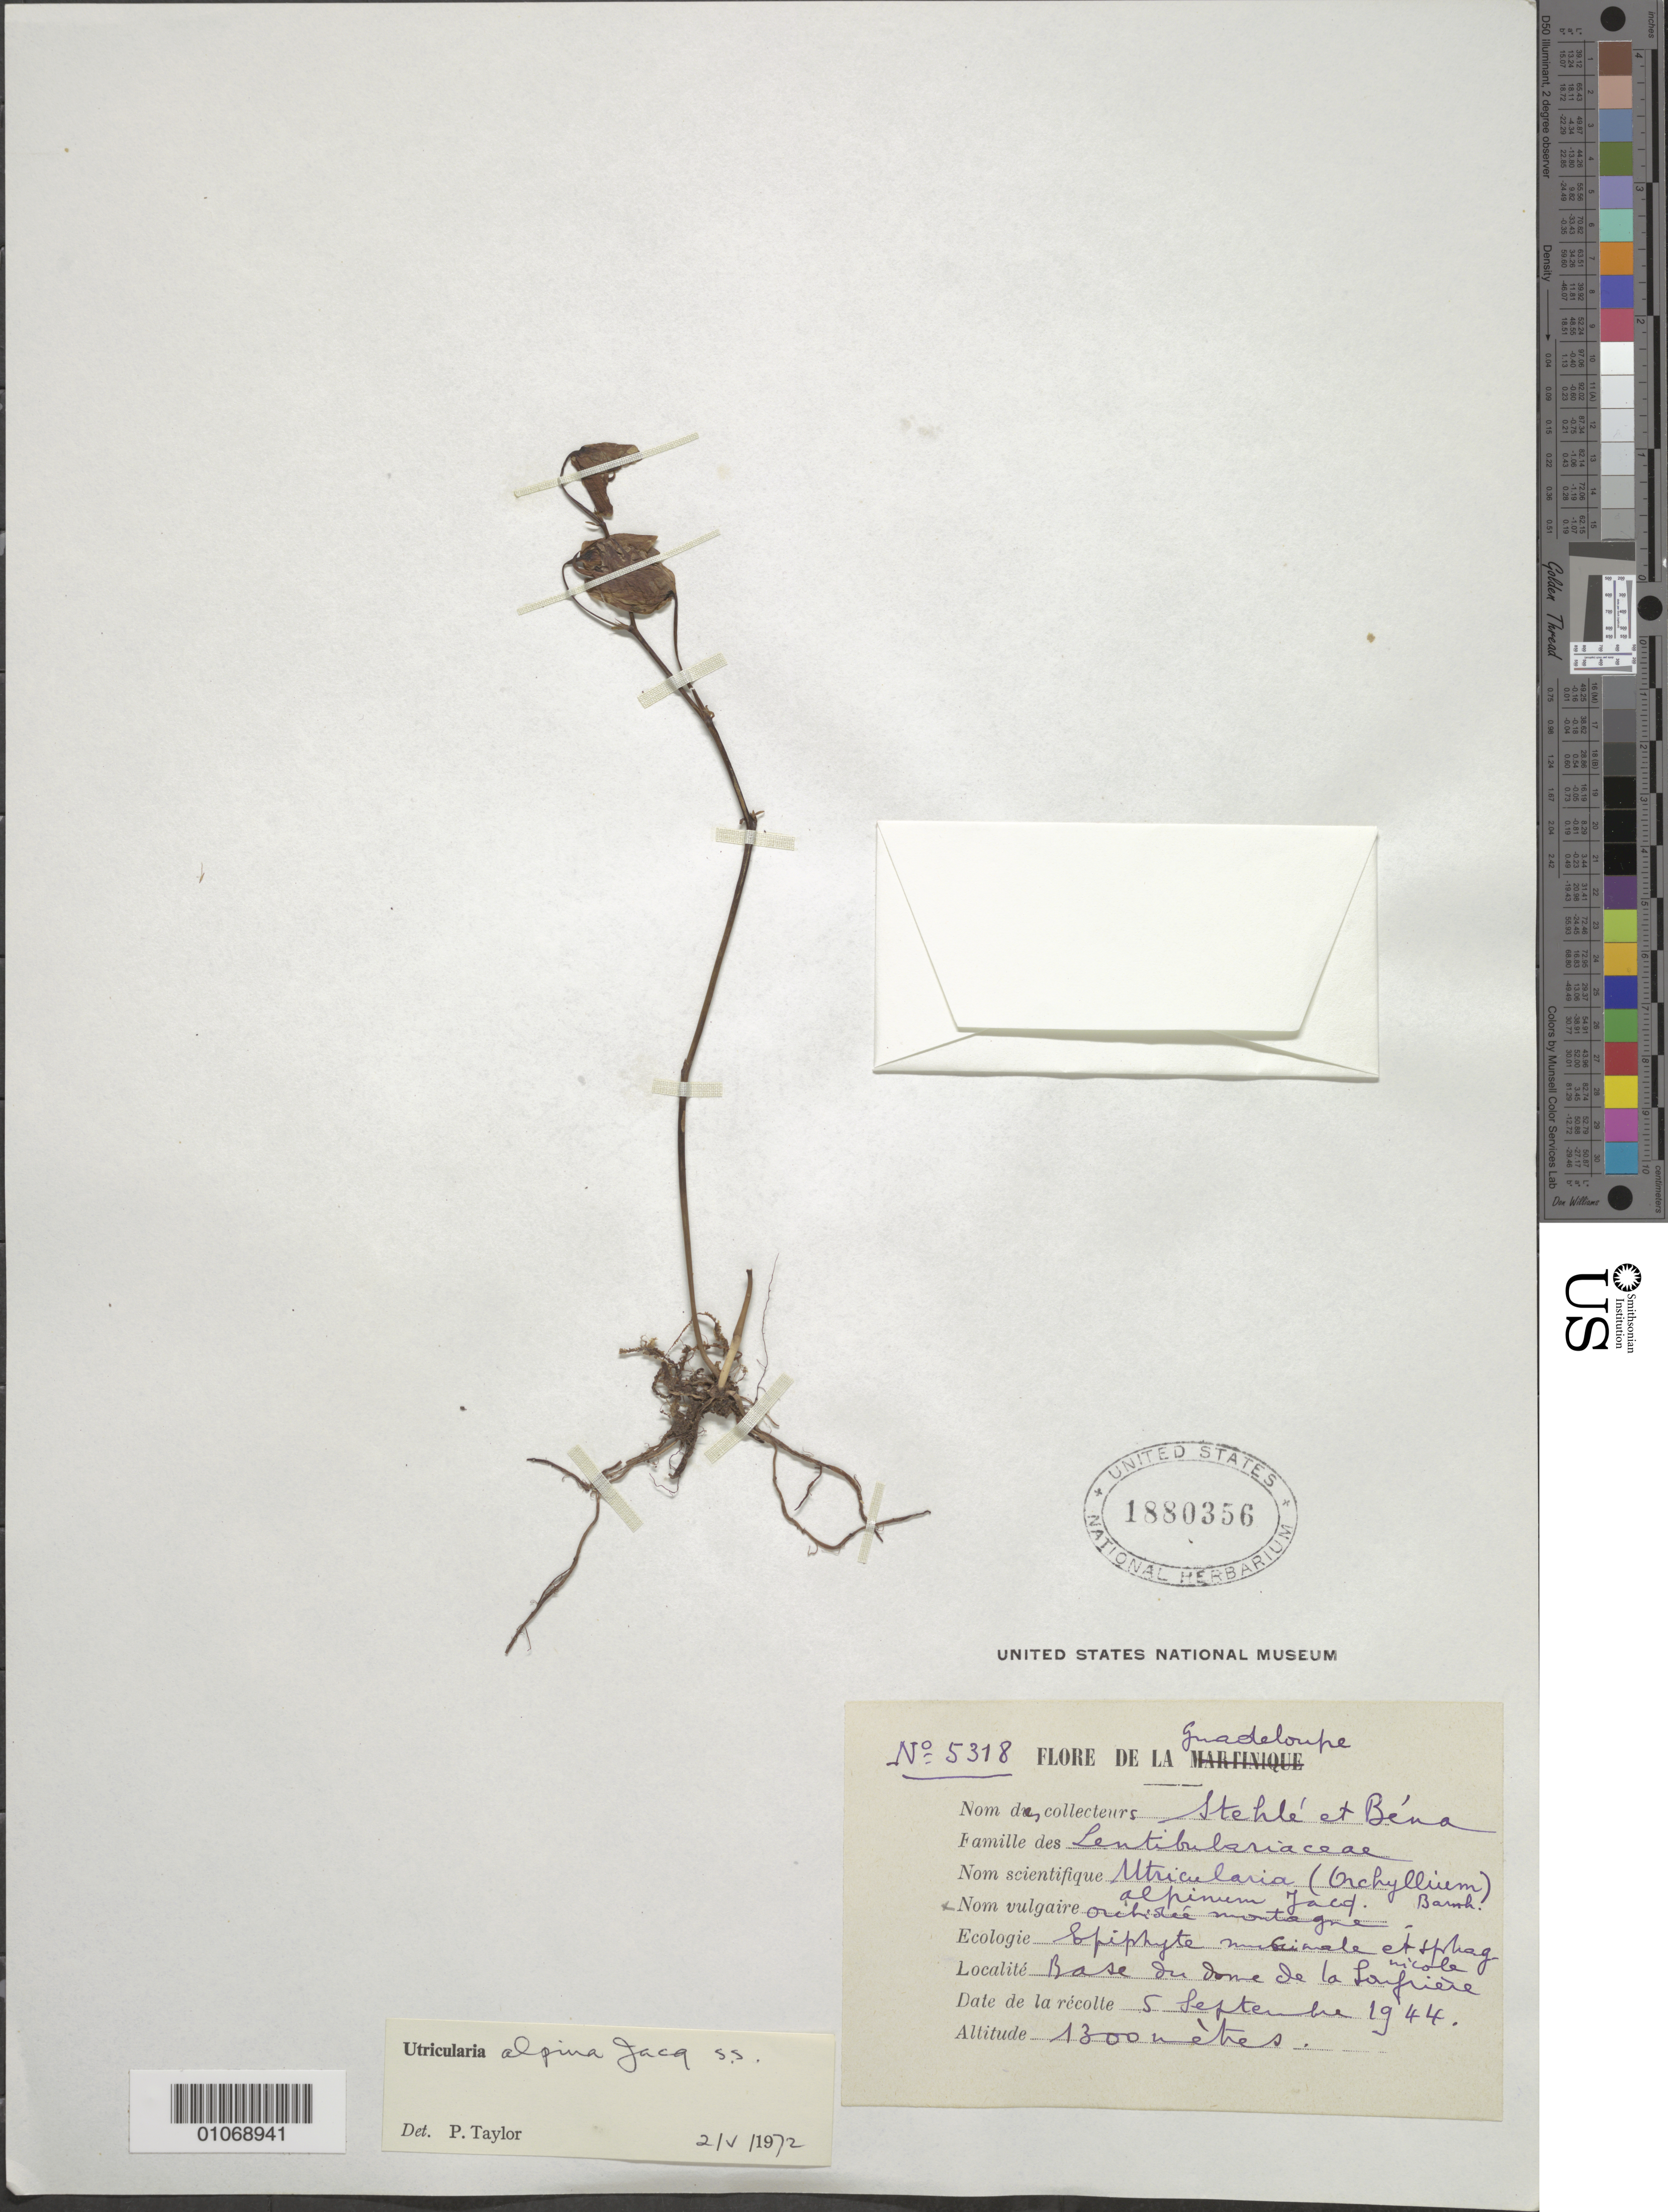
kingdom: Plantae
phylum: Tracheophyta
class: Magnoliopsida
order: Lamiales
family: Lentibulariaceae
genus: Utricularia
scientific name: Utricularia alpina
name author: Jacq.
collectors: H. Stehlé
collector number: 5318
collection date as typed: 05 Sep 1944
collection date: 1944-09-05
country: Guadeloupe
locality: Base of dome of Soufriere.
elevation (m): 1300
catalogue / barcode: US 1880356